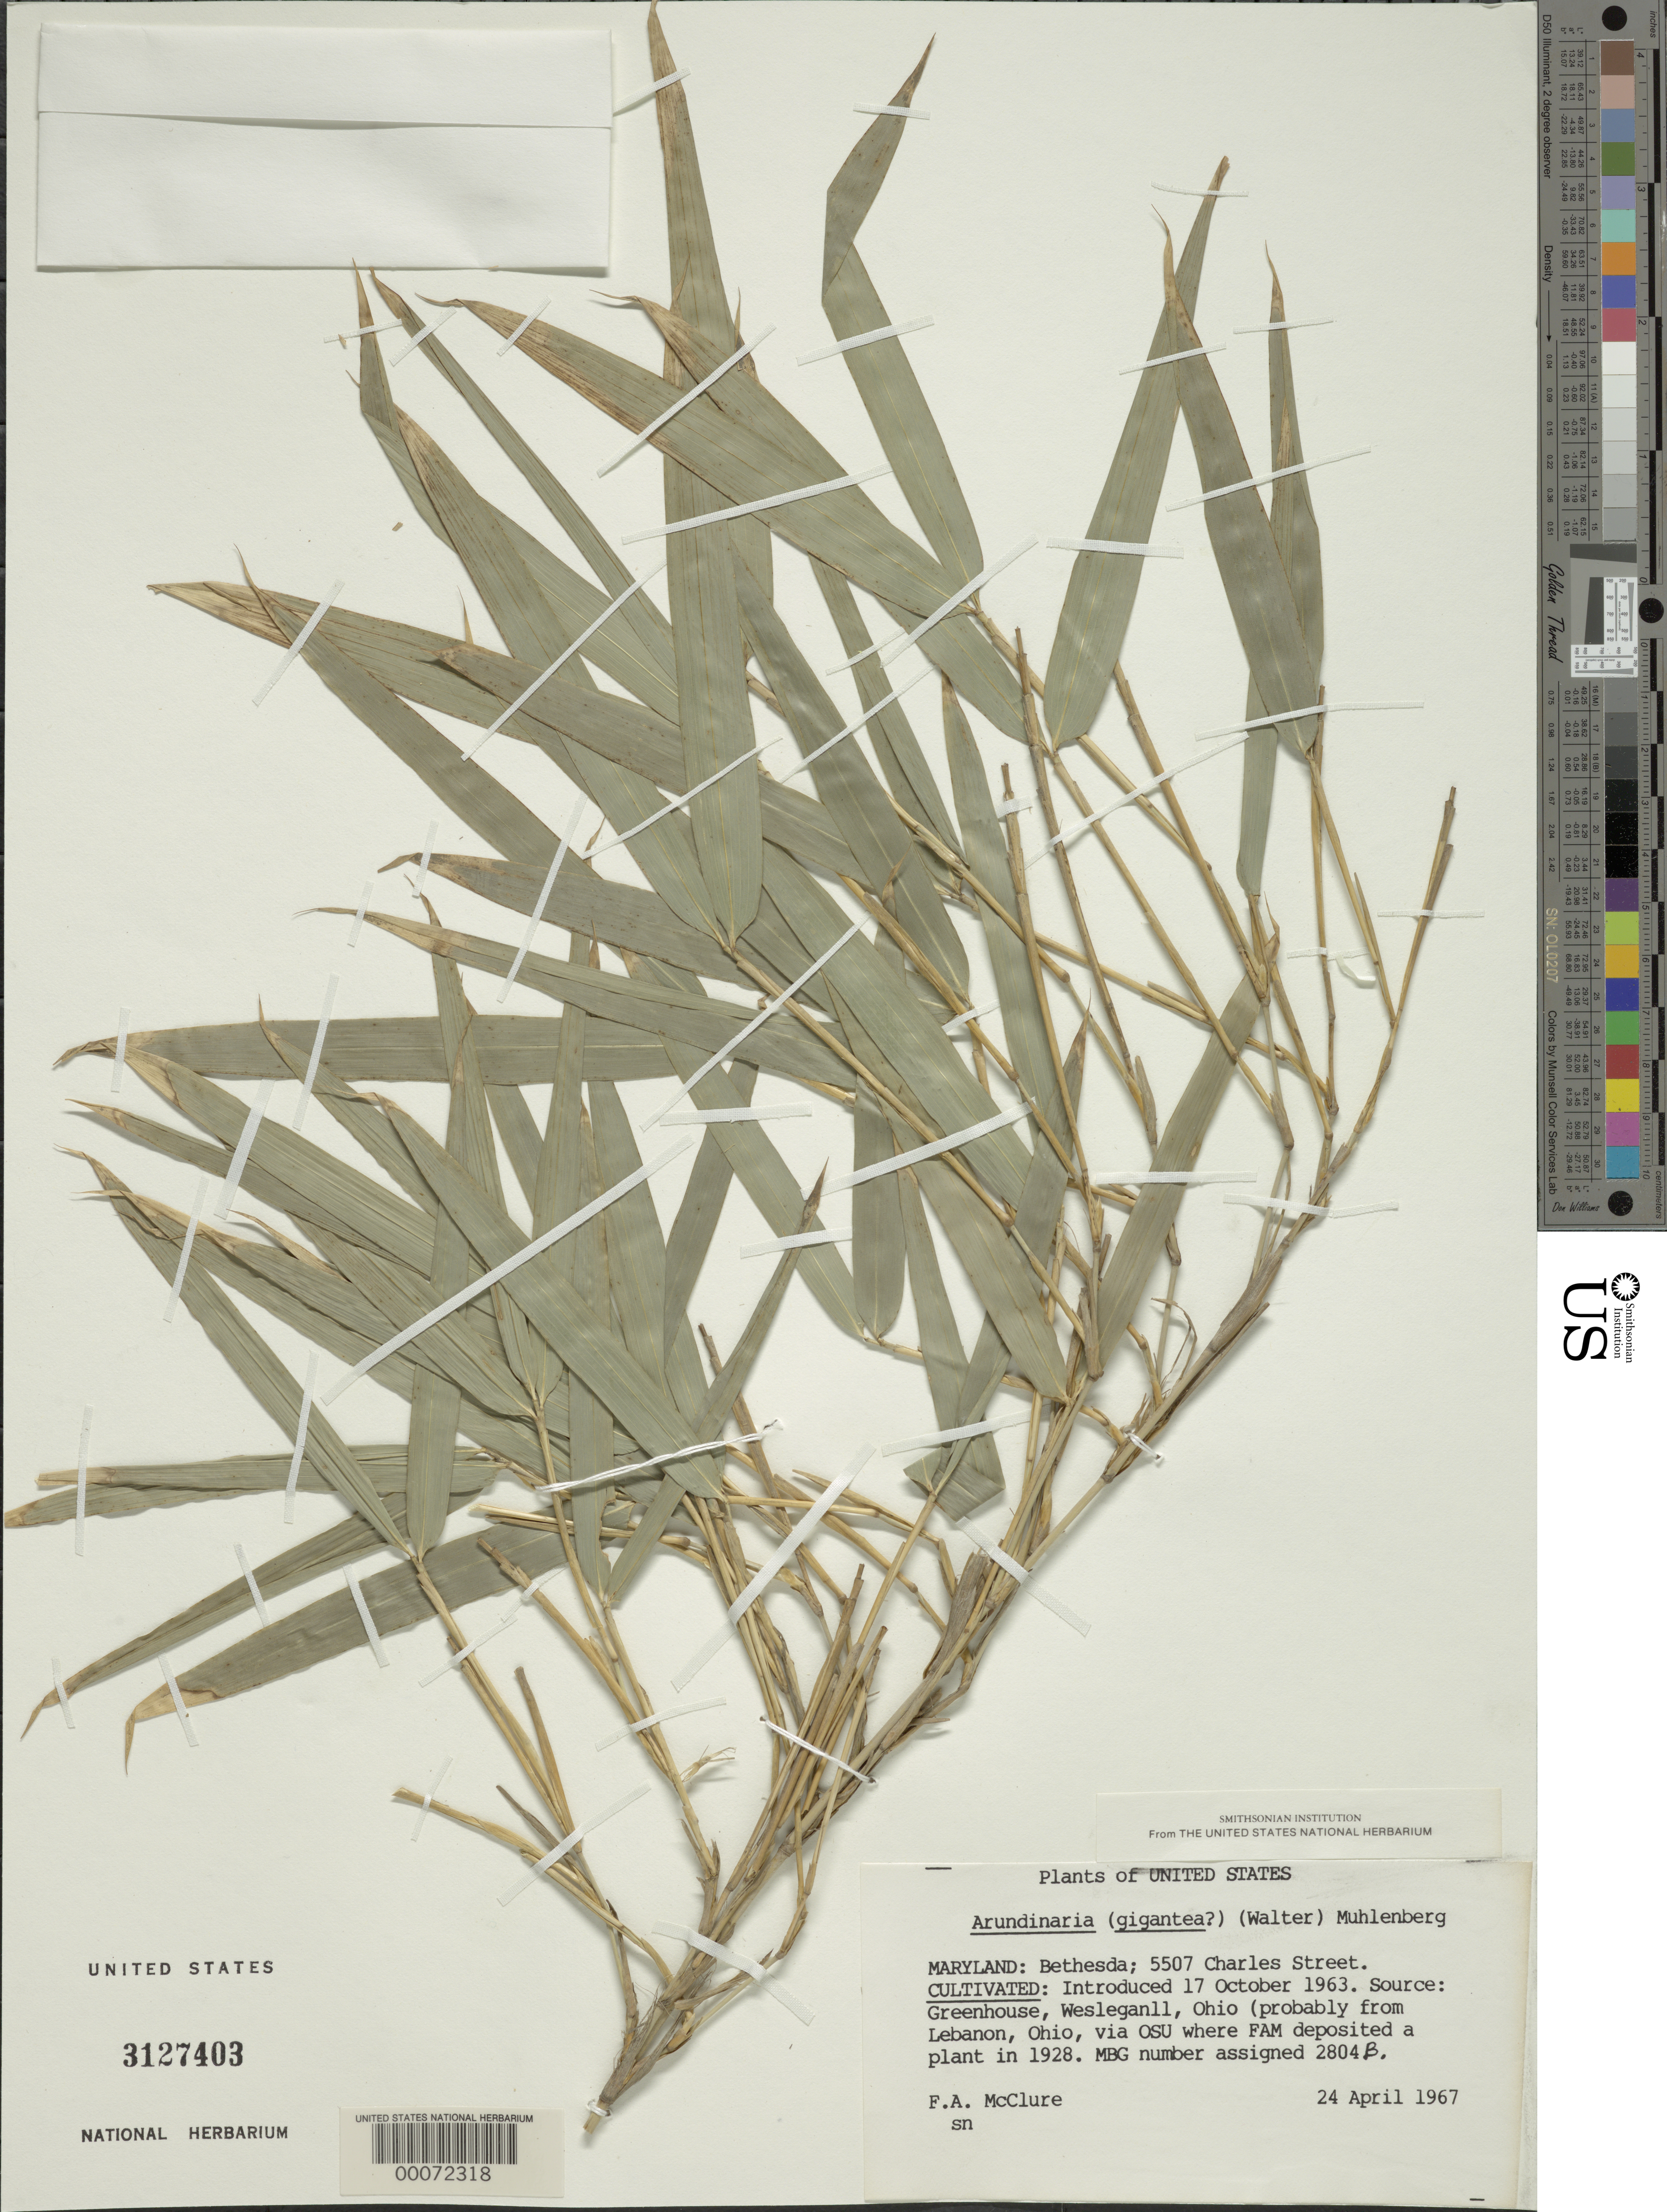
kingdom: Plantae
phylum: Tracheophyta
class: Liliopsida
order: Poales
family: Poaceae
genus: Arundinaria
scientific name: Arundinaria gigantea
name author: (Walter) Muhl.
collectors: F. A. McClure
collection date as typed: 24 Apr 1967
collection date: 1967-04-24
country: United States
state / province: Maryland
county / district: Montgomery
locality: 5507 Charles Street, Bethesda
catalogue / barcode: US 3127403